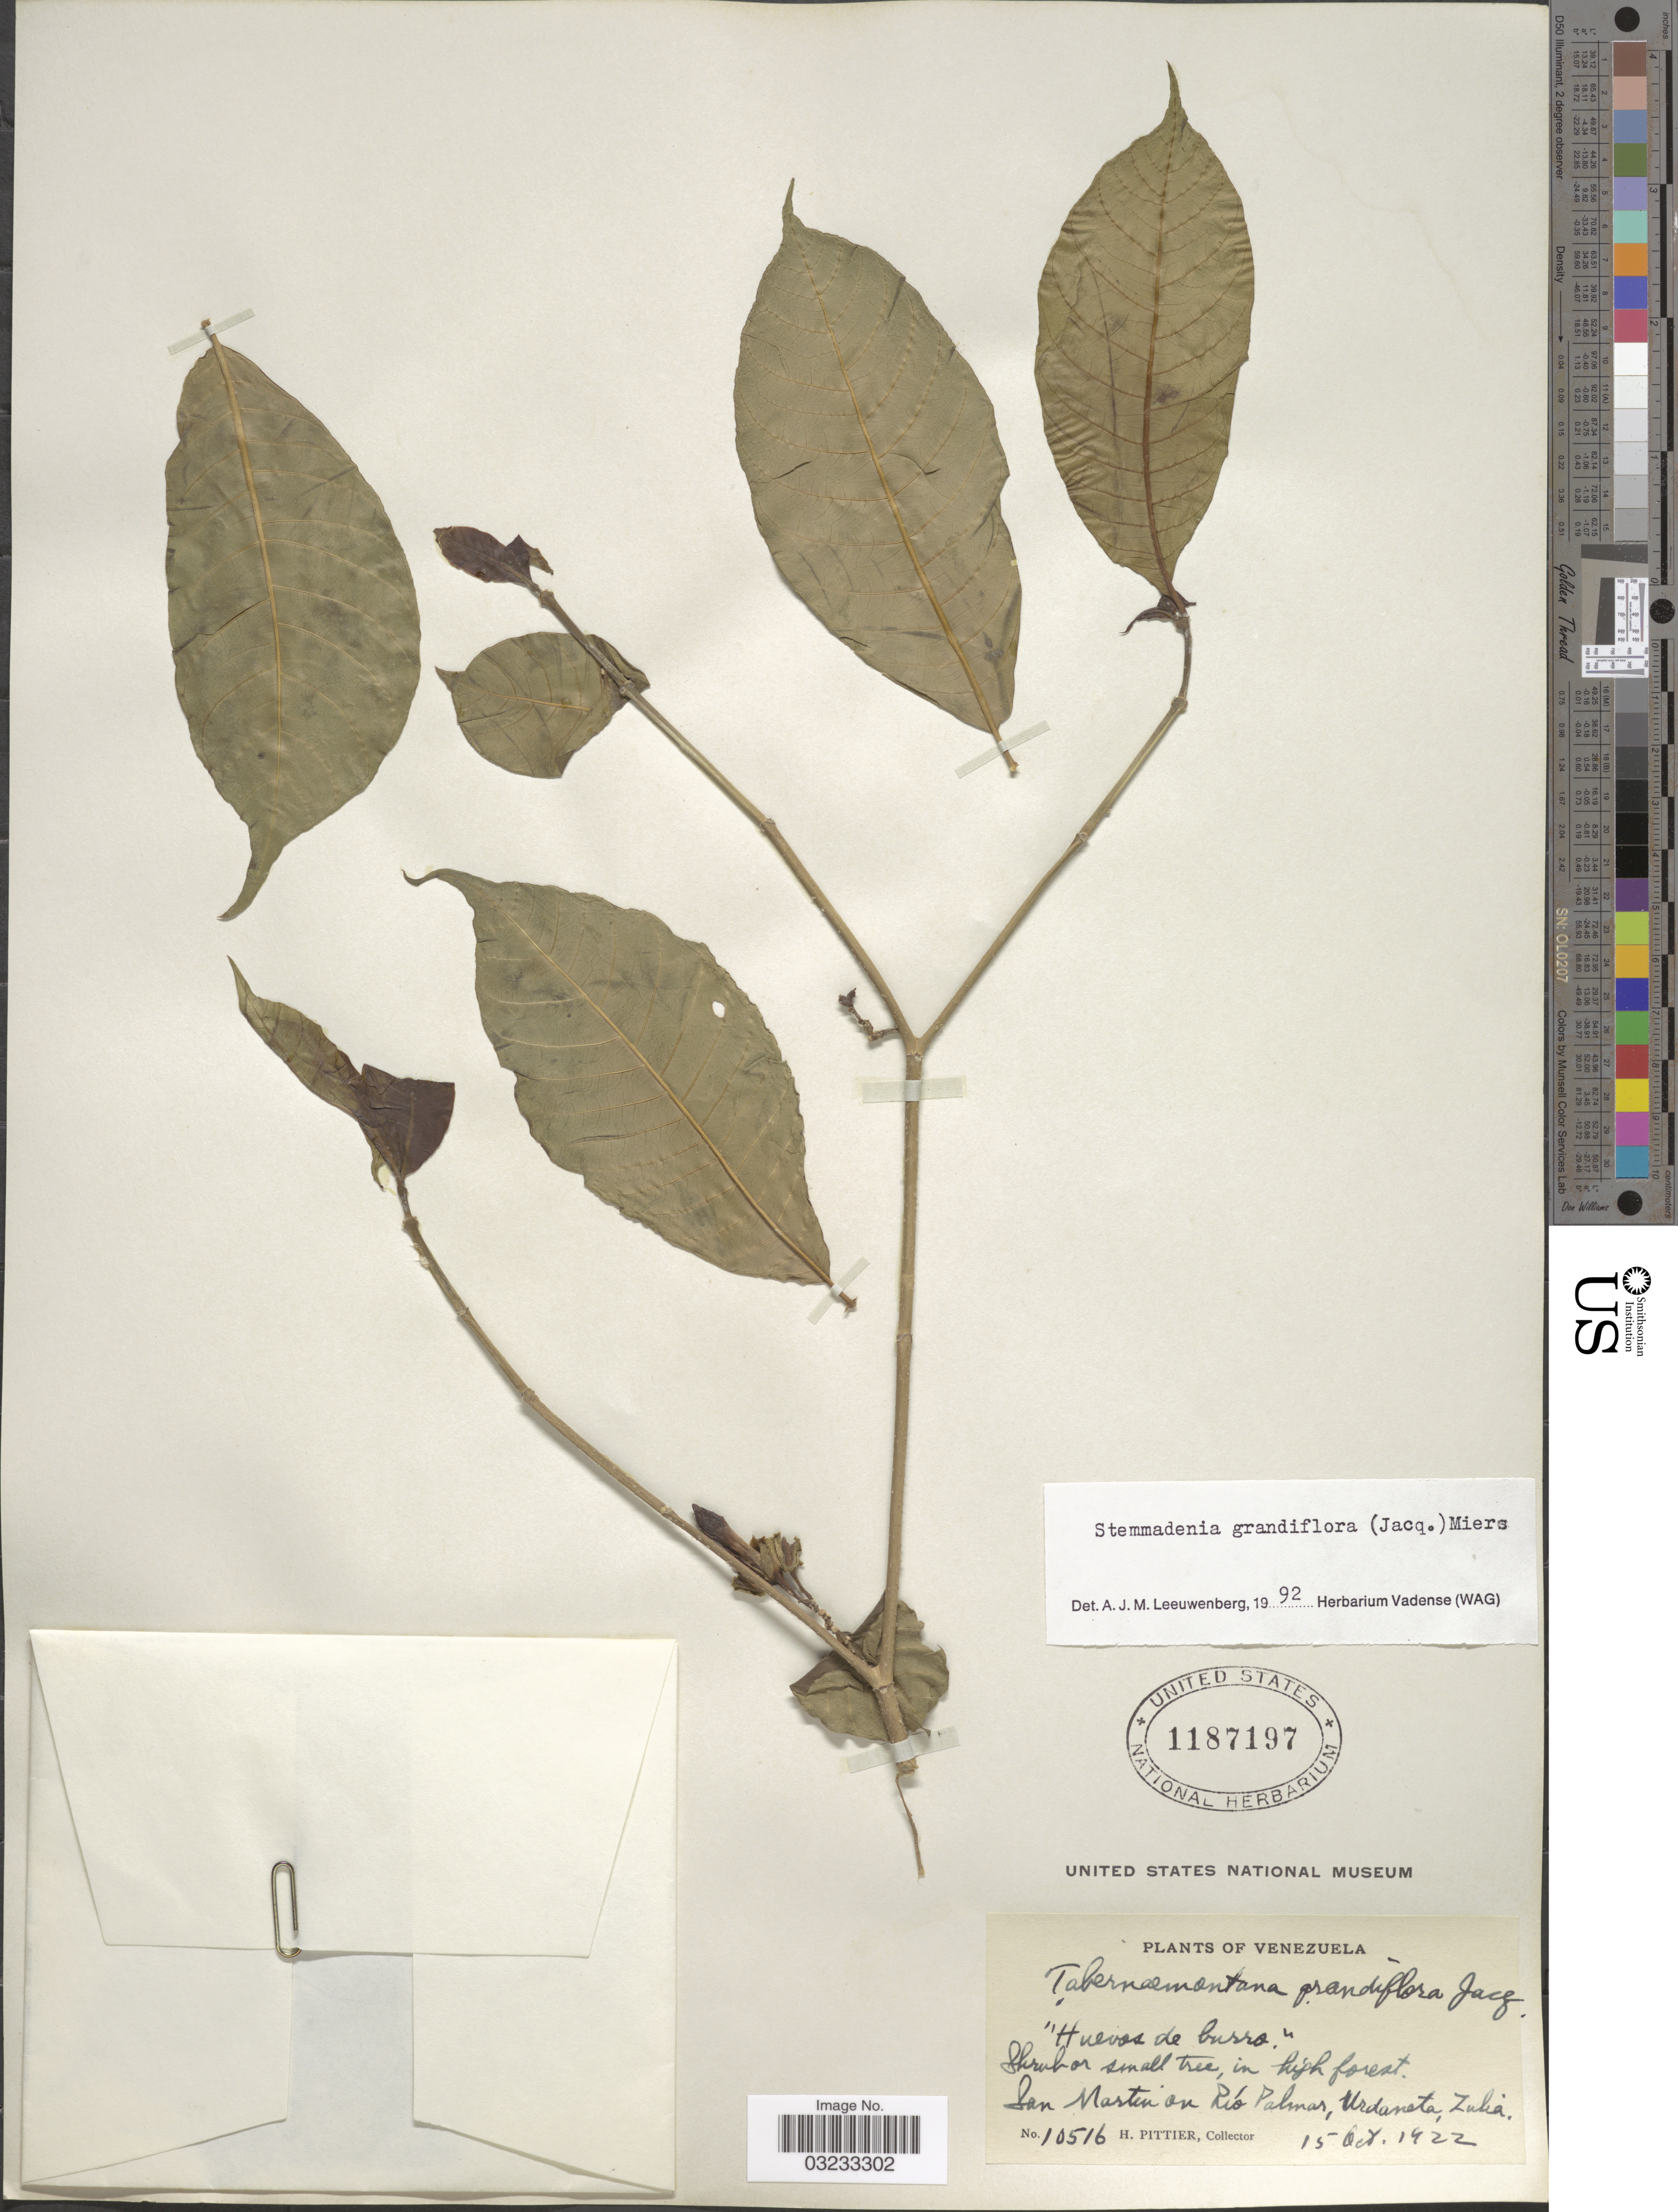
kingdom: Plantae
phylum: Tracheophyta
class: Magnoliopsida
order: Gentianales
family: Apocynaceae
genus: Stemmadenia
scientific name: Stemmadenia grandiflora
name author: (Jacq.) Miers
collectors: H. F. Pittier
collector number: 10516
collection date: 1922-10-15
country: Venezuela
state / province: Zulia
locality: San Martin on Río Palmas, Urdaneta.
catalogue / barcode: US 1187197